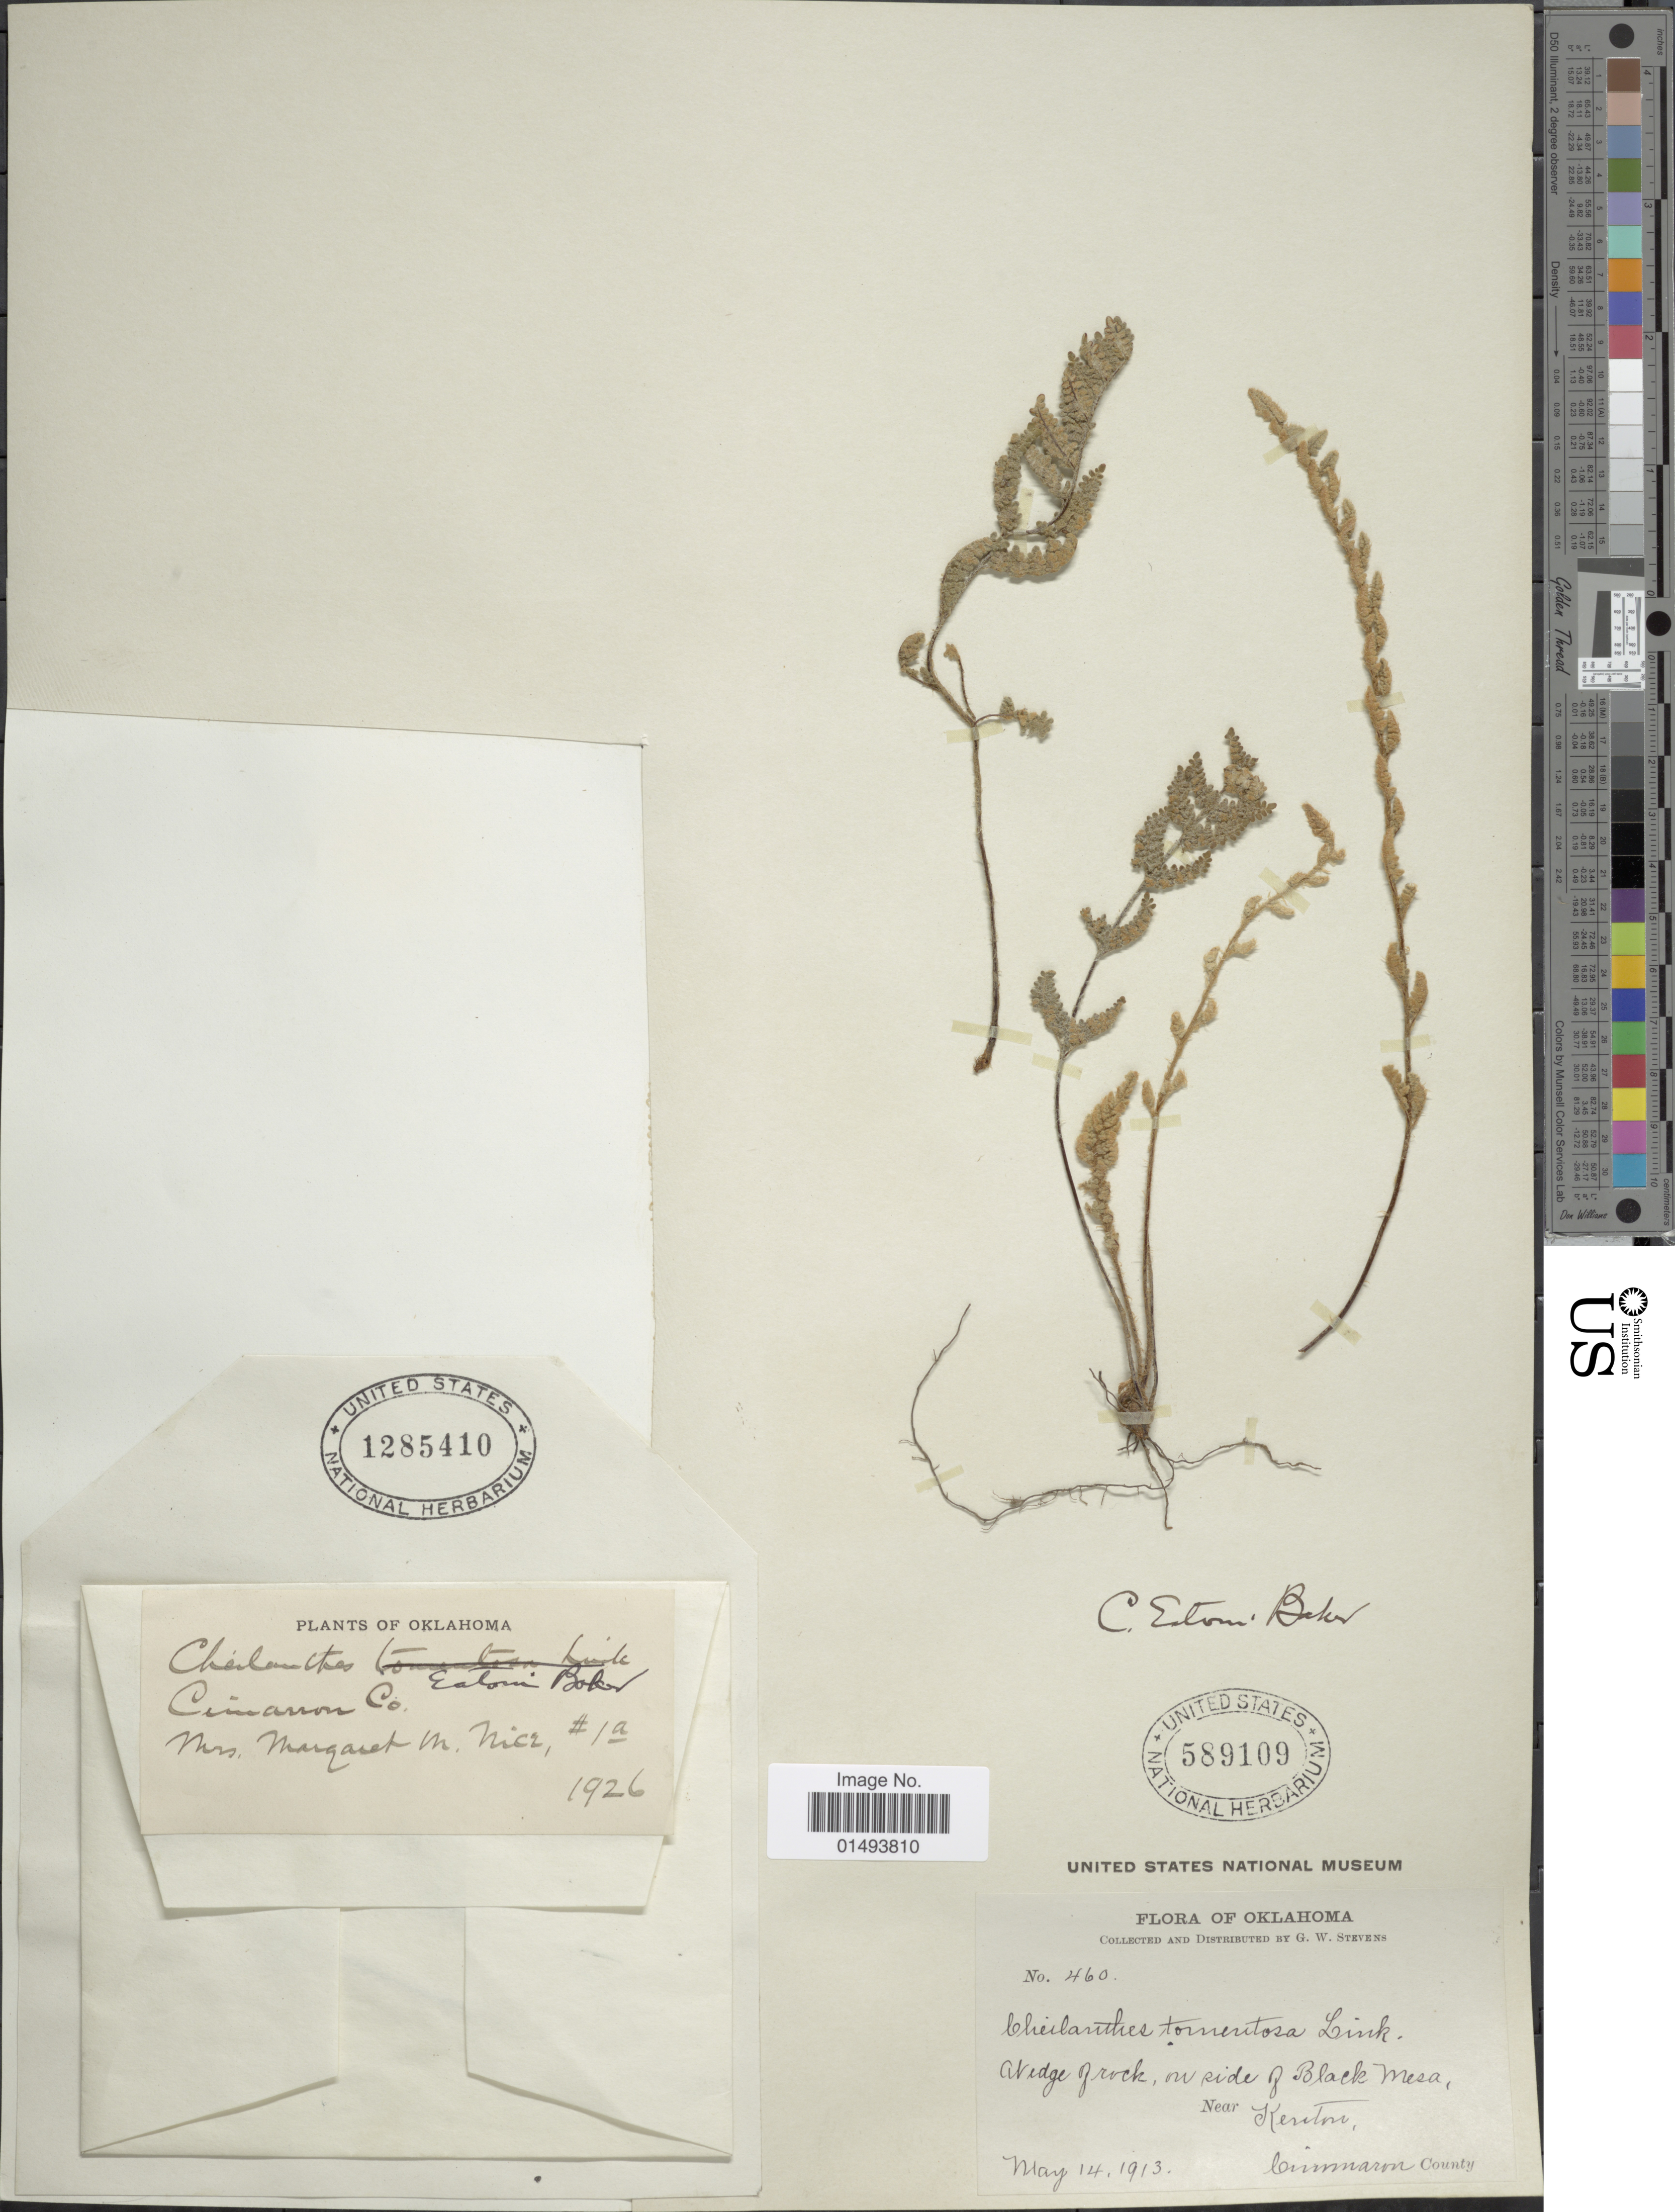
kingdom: Plantae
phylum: Tracheophyta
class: Polypodiopsida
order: Polypodiales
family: Pteridaceae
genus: Myriopteris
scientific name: Myriopteris rufa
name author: Fée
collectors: M. Nice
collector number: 1a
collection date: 1926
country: United States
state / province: Oklahoma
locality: Plants of Oklahoma, Comanche Co.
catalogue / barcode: US 1285410